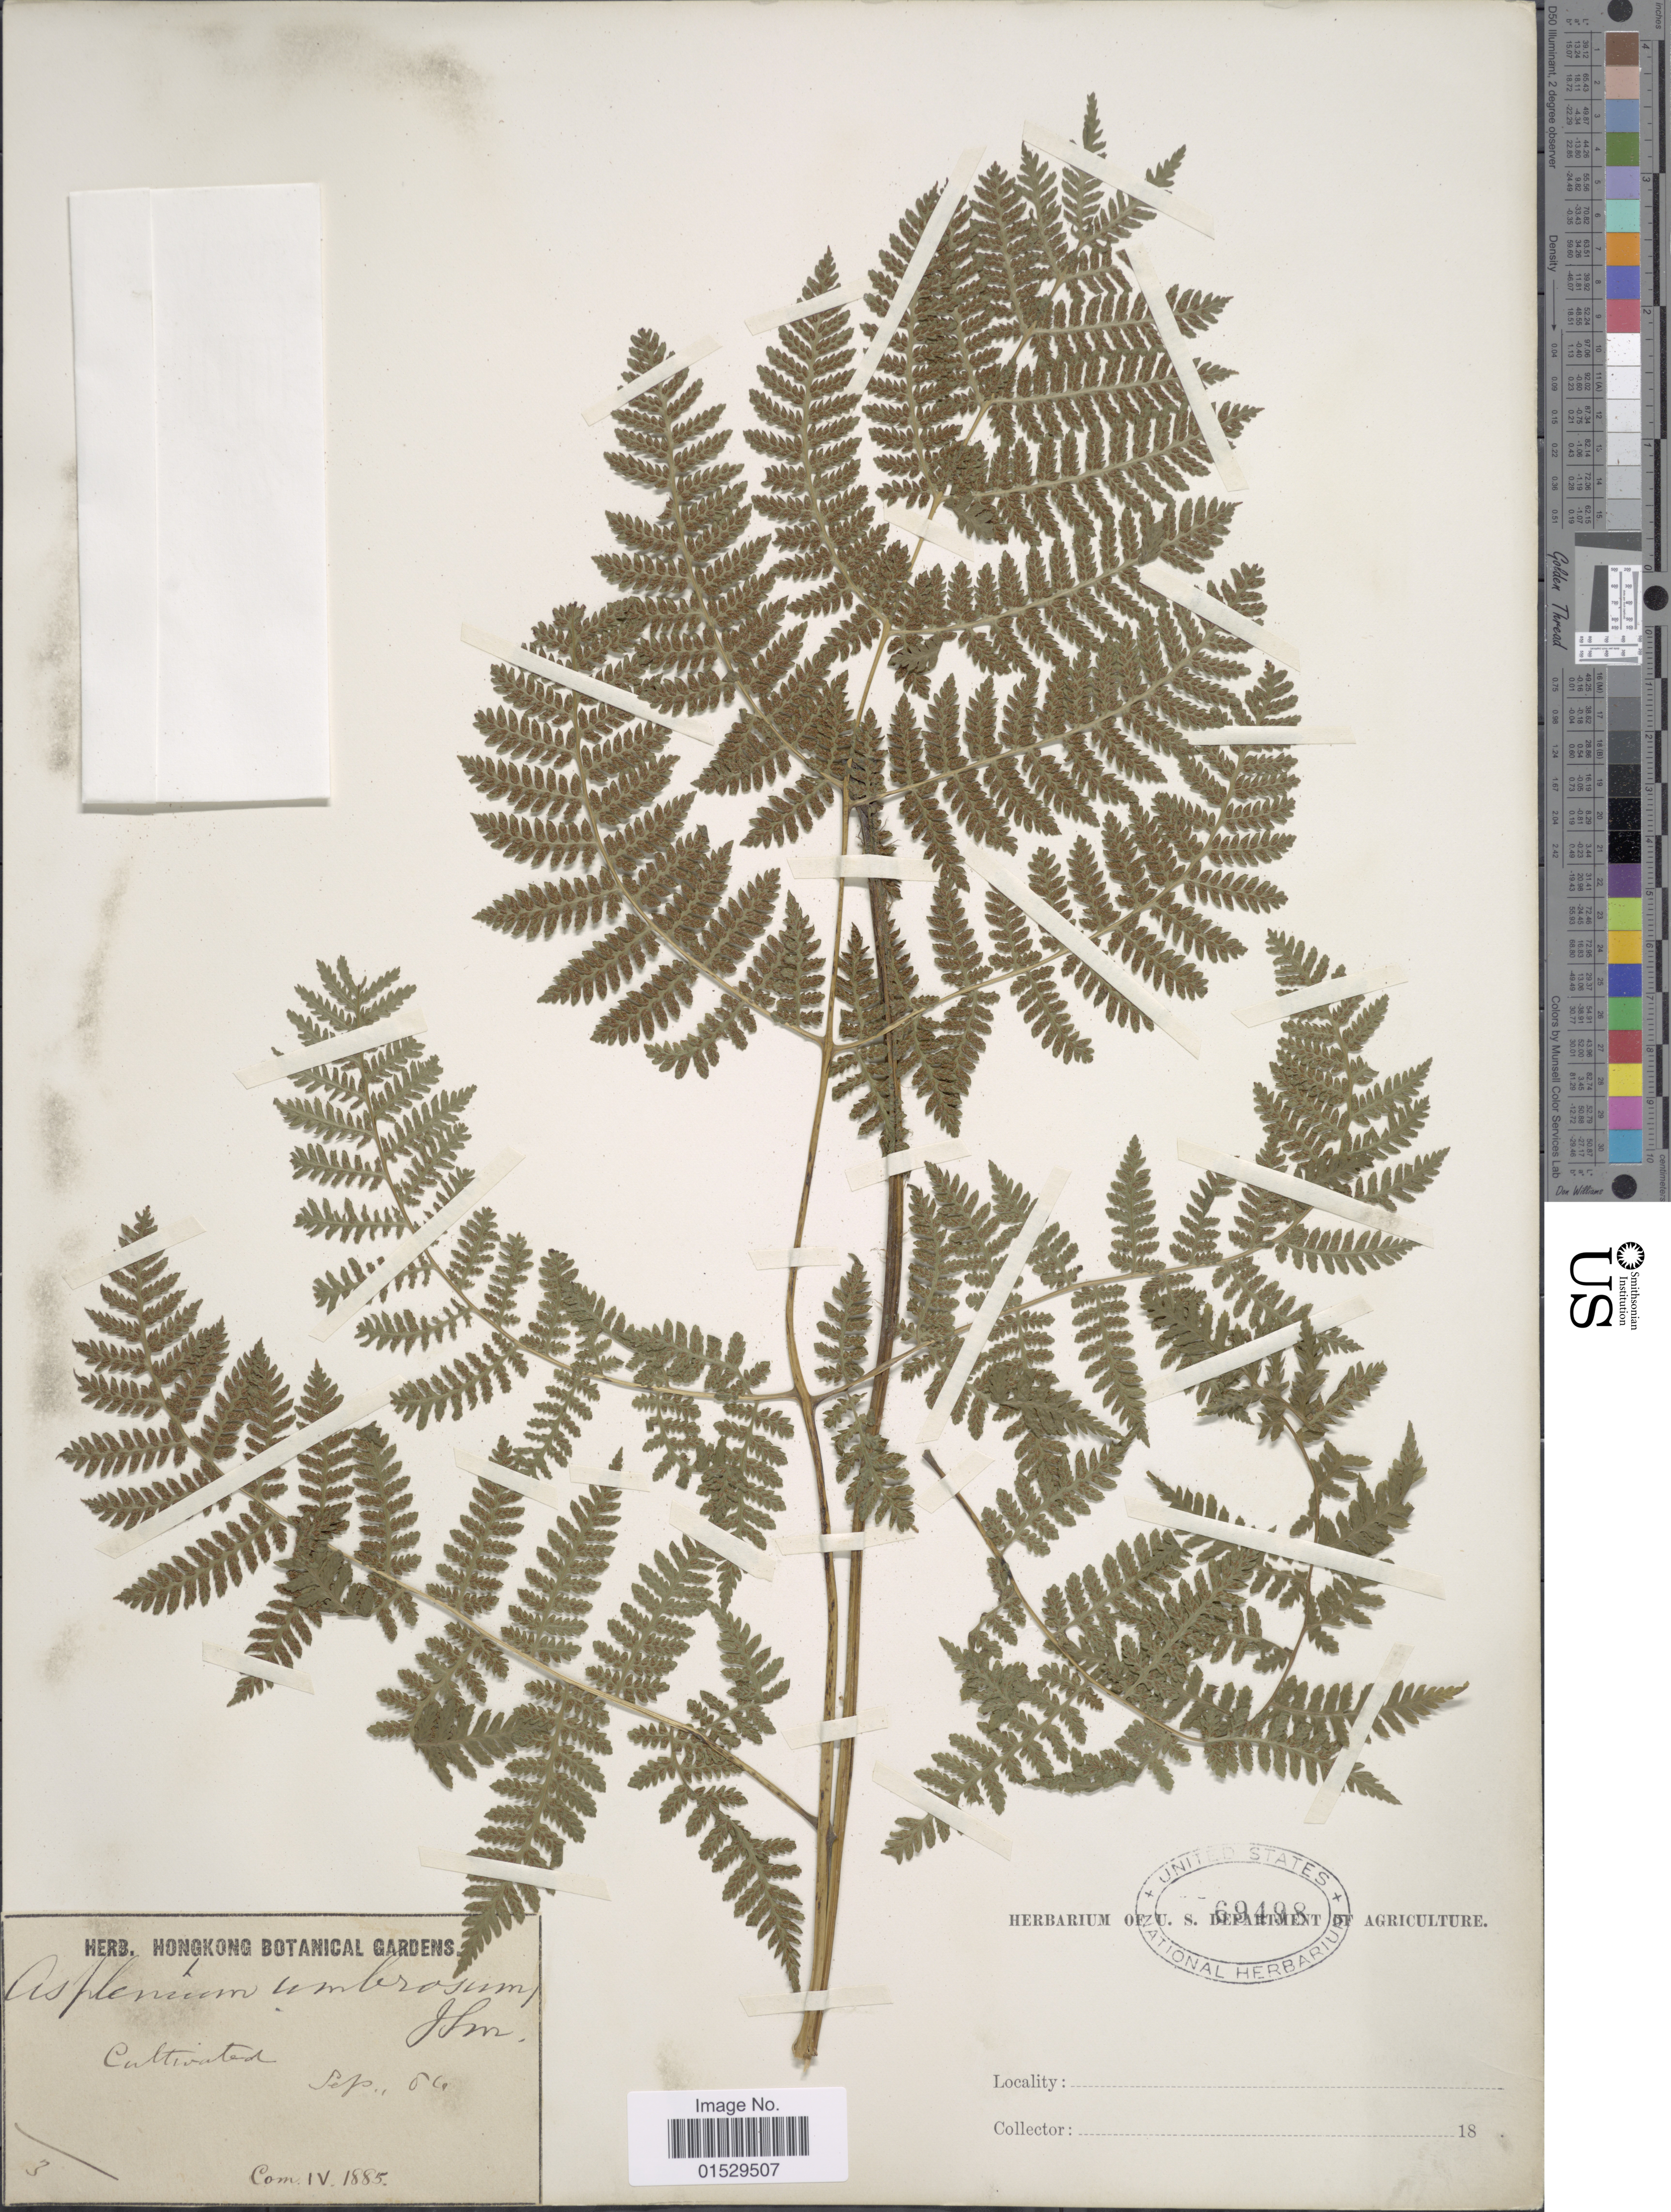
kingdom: Plantae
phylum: Tracheophyta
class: Polypodiopsida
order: Polypodiales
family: Athyriaceae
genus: Athyrium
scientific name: Athyrium australe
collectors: ex herb. Hong Kong Botanical Gardens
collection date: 1884-09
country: China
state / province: Hong Kong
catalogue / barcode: US 69498